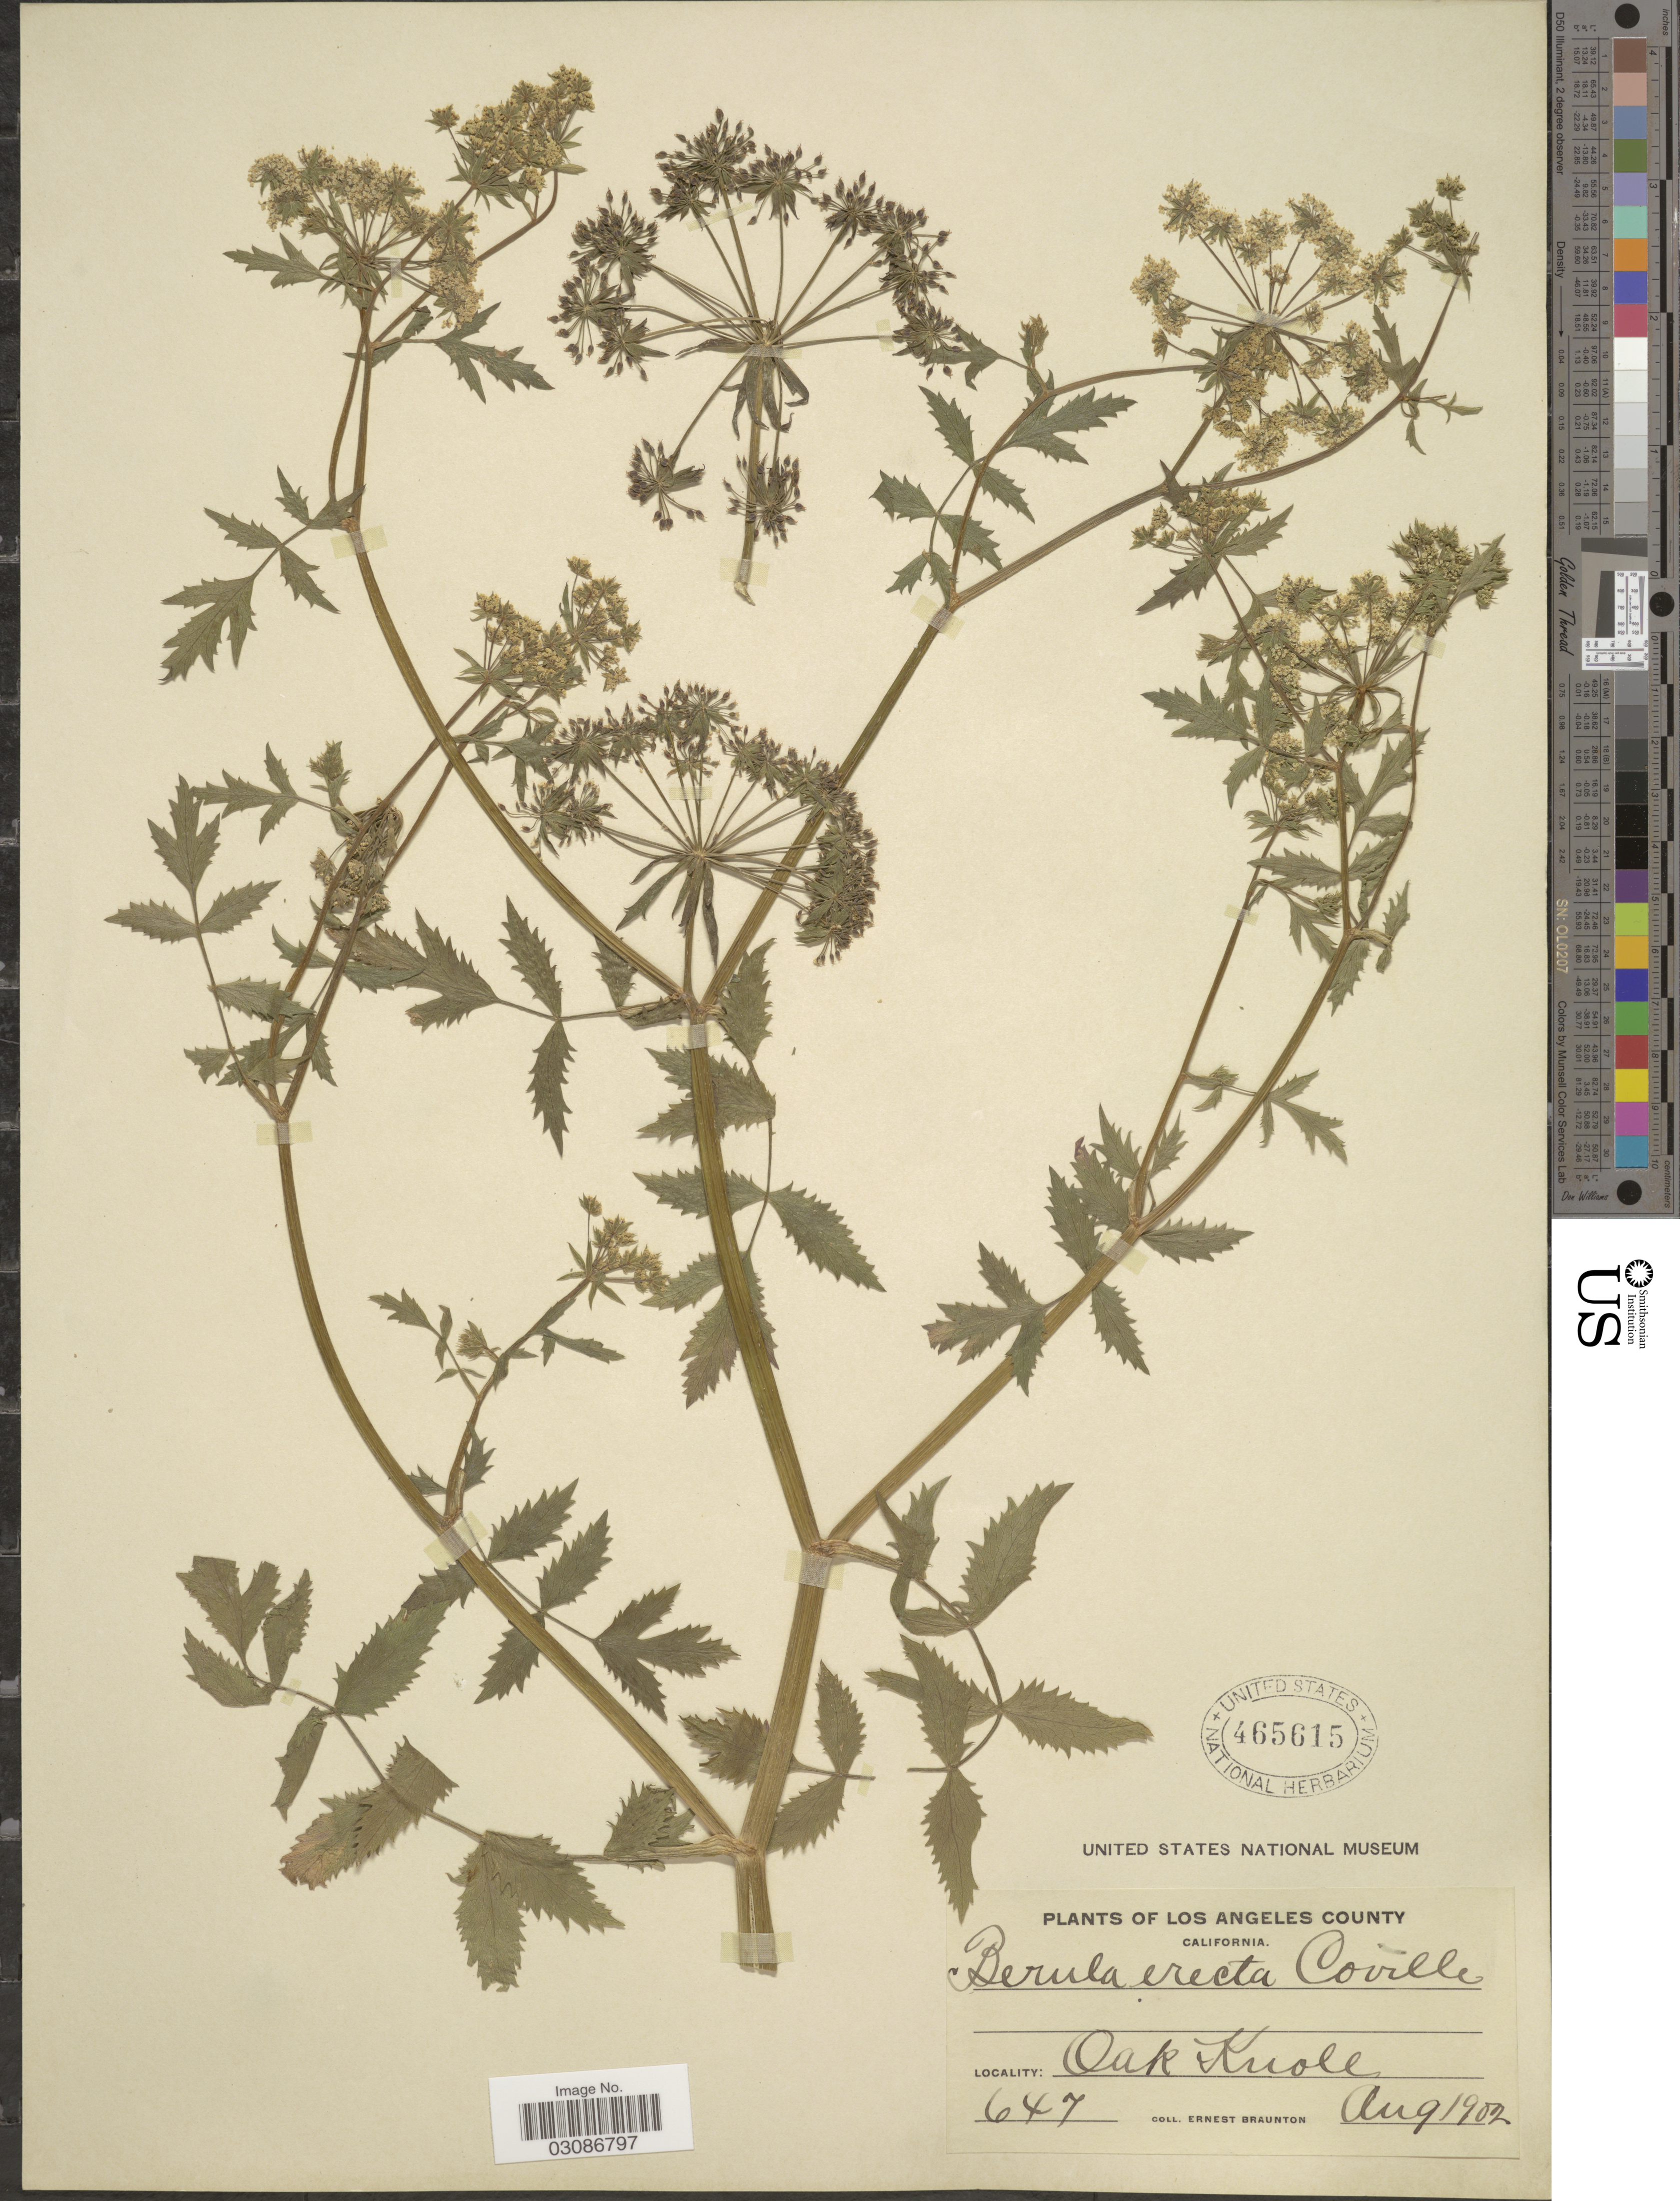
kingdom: Plantae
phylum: Tracheophyta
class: Magnoliopsida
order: Apiales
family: Apiaceae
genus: Berula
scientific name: Berula erecta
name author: (Huds.) Coville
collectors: E. Braunton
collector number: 647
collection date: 1902-08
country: United States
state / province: California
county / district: Los Angeles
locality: Los Angeles County. Oak Knoll.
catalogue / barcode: US 465615